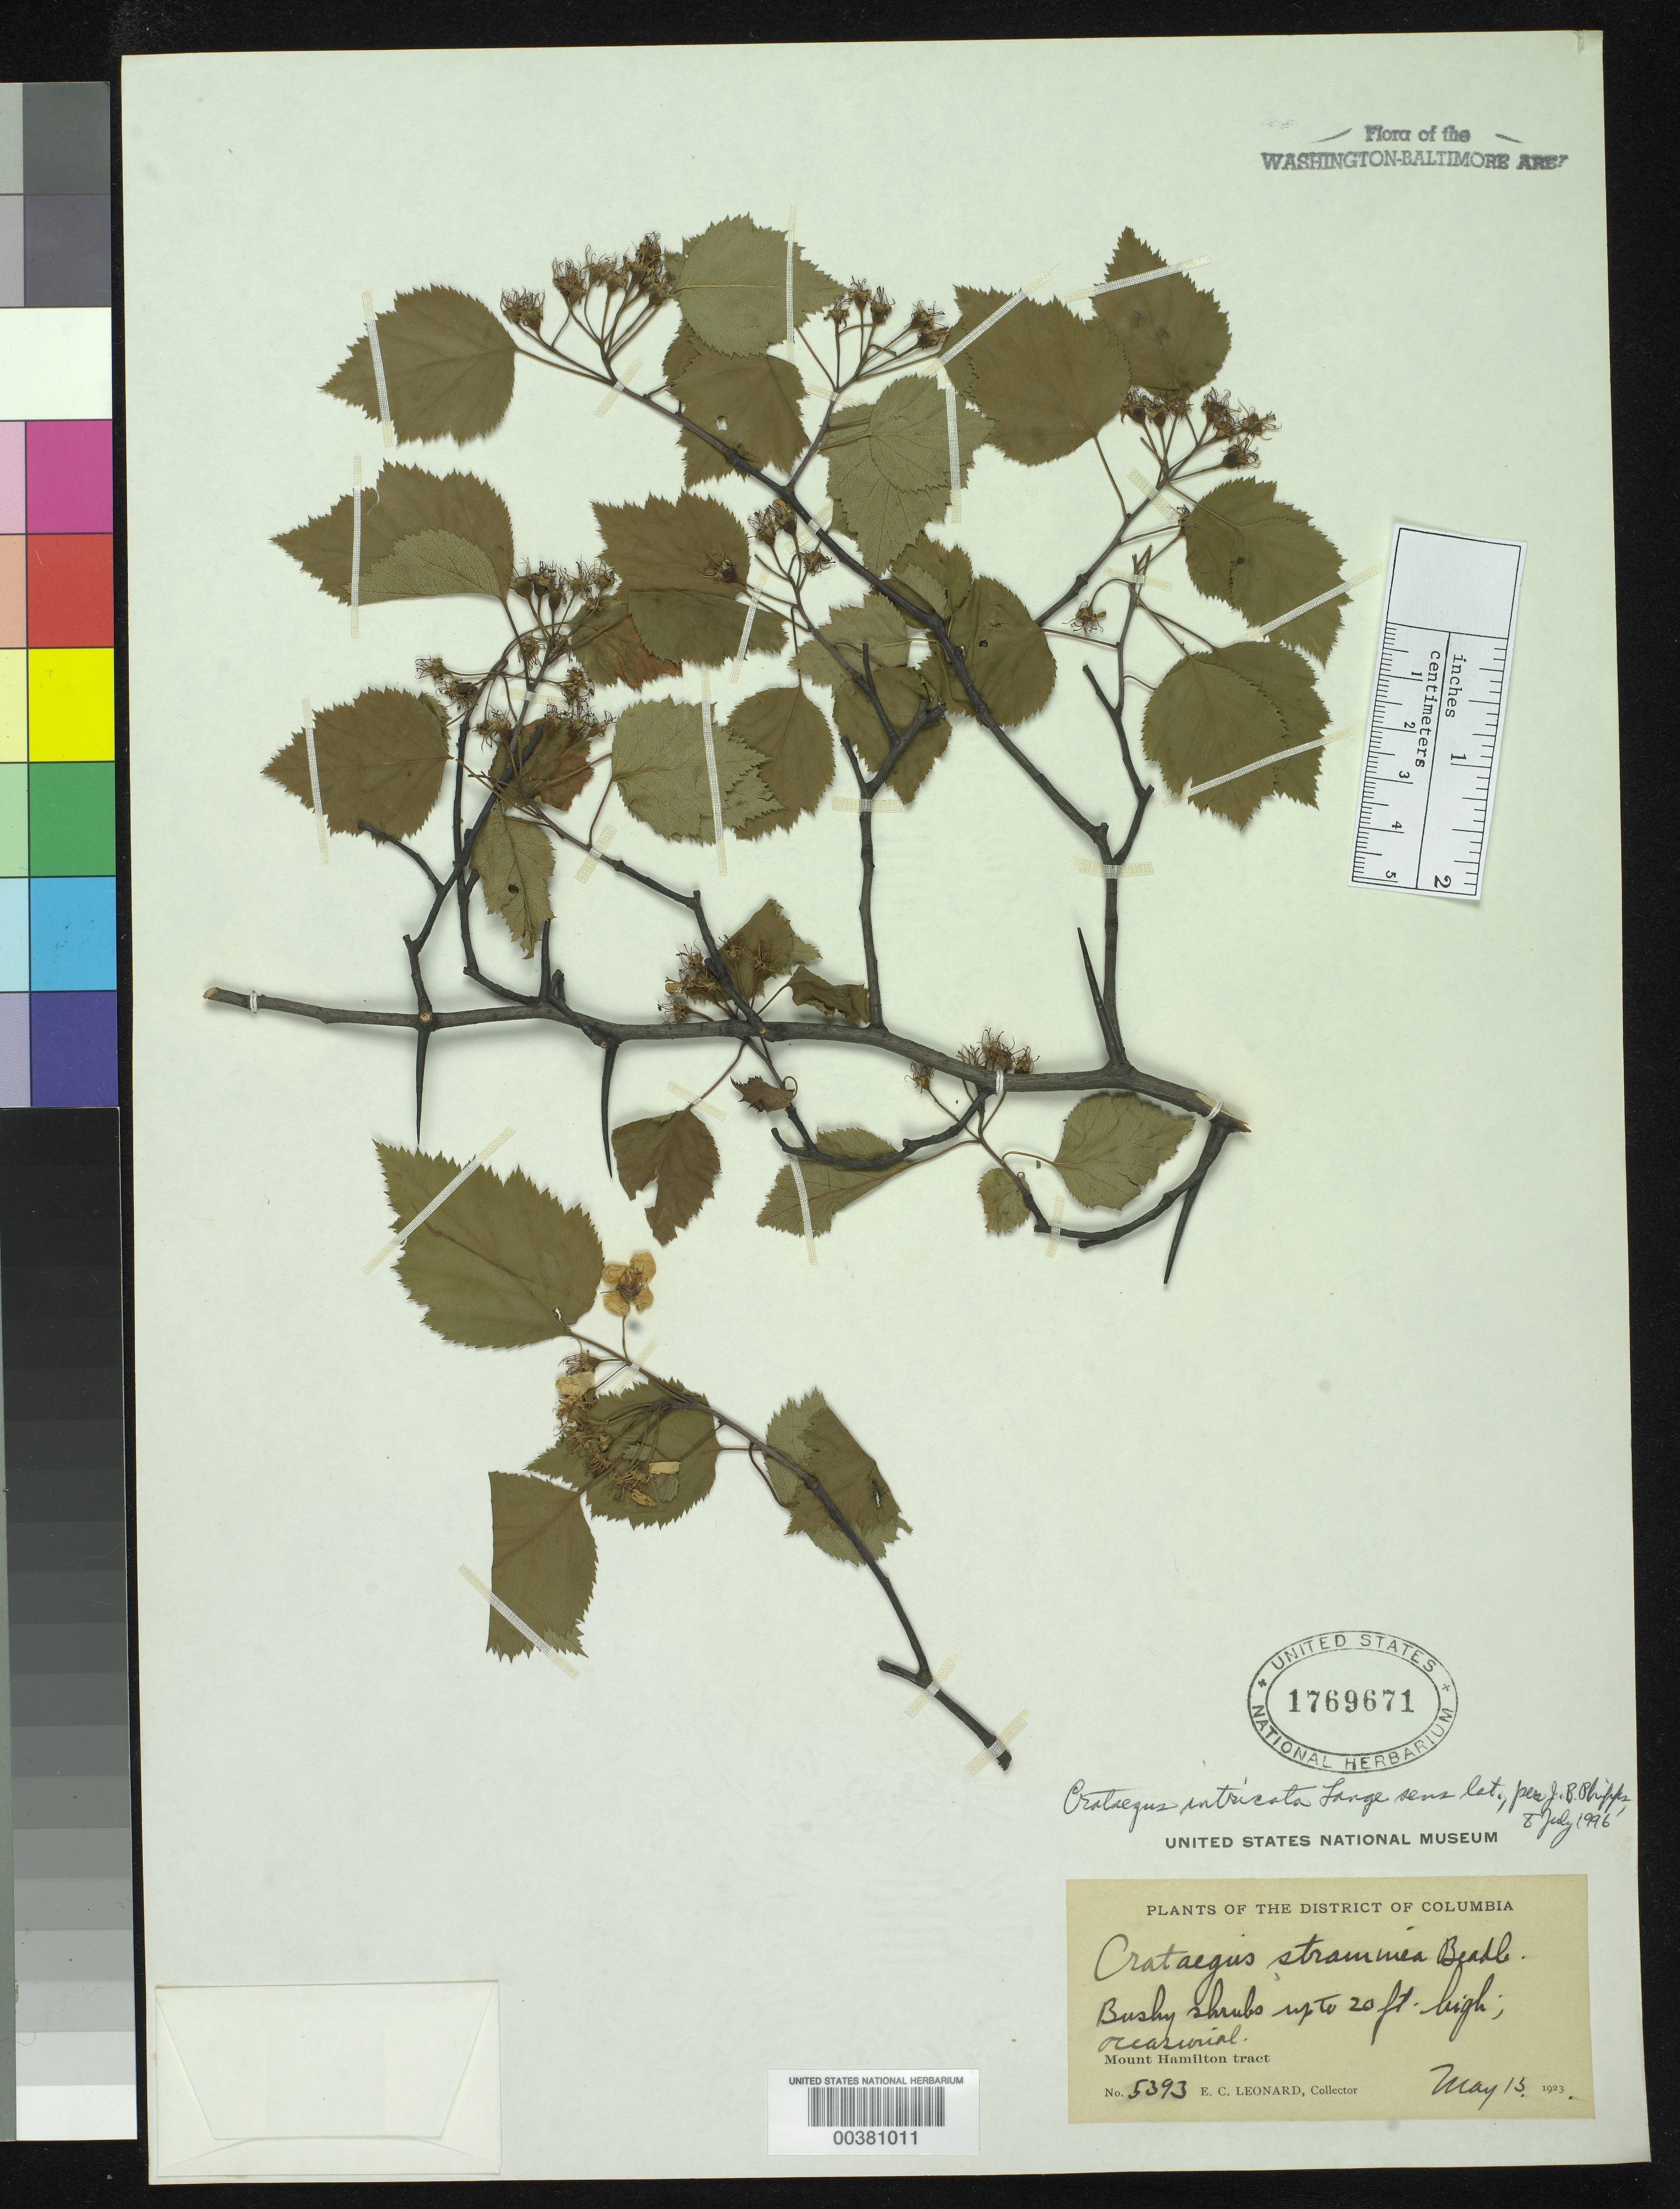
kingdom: Plantae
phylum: Tracheophyta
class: Magnoliopsida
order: Rosales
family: Rosaceae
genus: Crataegus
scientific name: Crataegus intricata var. straminea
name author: (Beadle) E.J. Palmer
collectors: E. C. Leonard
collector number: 5393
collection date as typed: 13 May 1923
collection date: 1923-05-13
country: United States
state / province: District of Columbia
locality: Mount Hamilton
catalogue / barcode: US 1769671